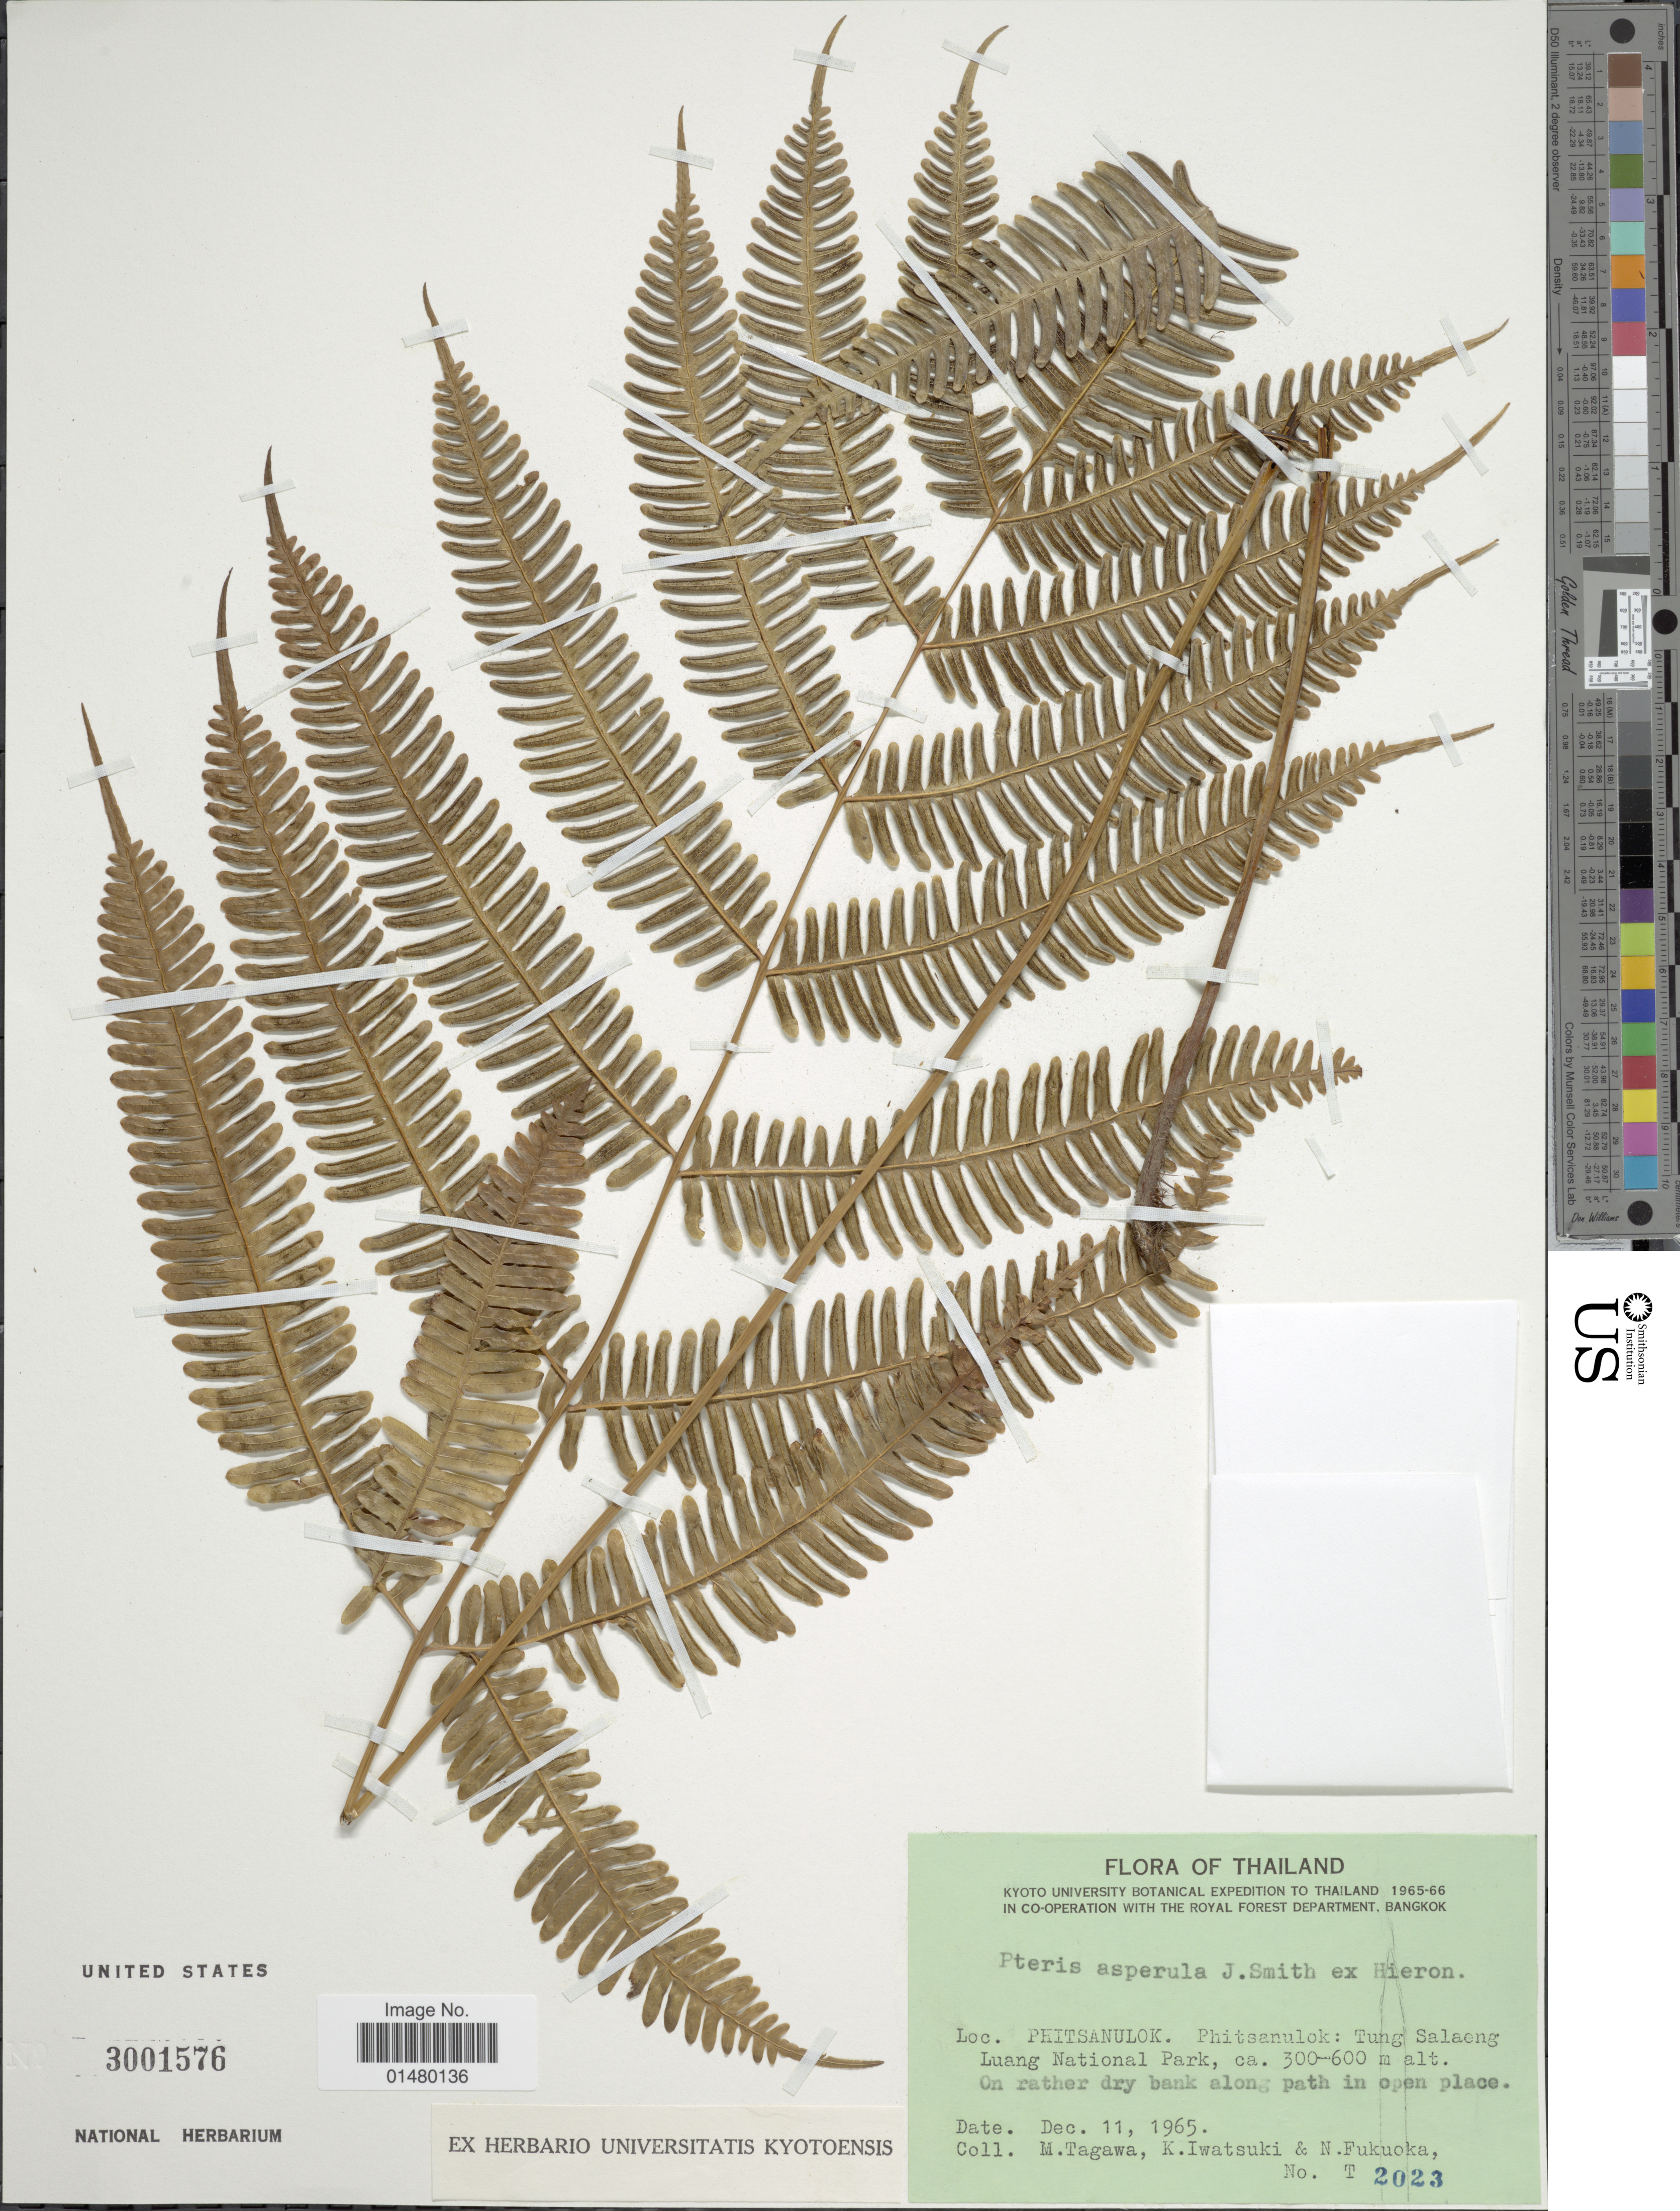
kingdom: Plantae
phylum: Tracheophyta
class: Polypodiopsida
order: Polypodiales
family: Pteridaceae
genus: Pteris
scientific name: Pteris asperula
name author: J. Sm.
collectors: M. Tagawa, K. Iwatsuki & N. Fukuoka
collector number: T 2023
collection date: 1965-12-11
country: Thailand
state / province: Phitsanulok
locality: Phitsanulok: Tung Salaeng Luang National Park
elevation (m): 300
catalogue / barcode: US 3001576